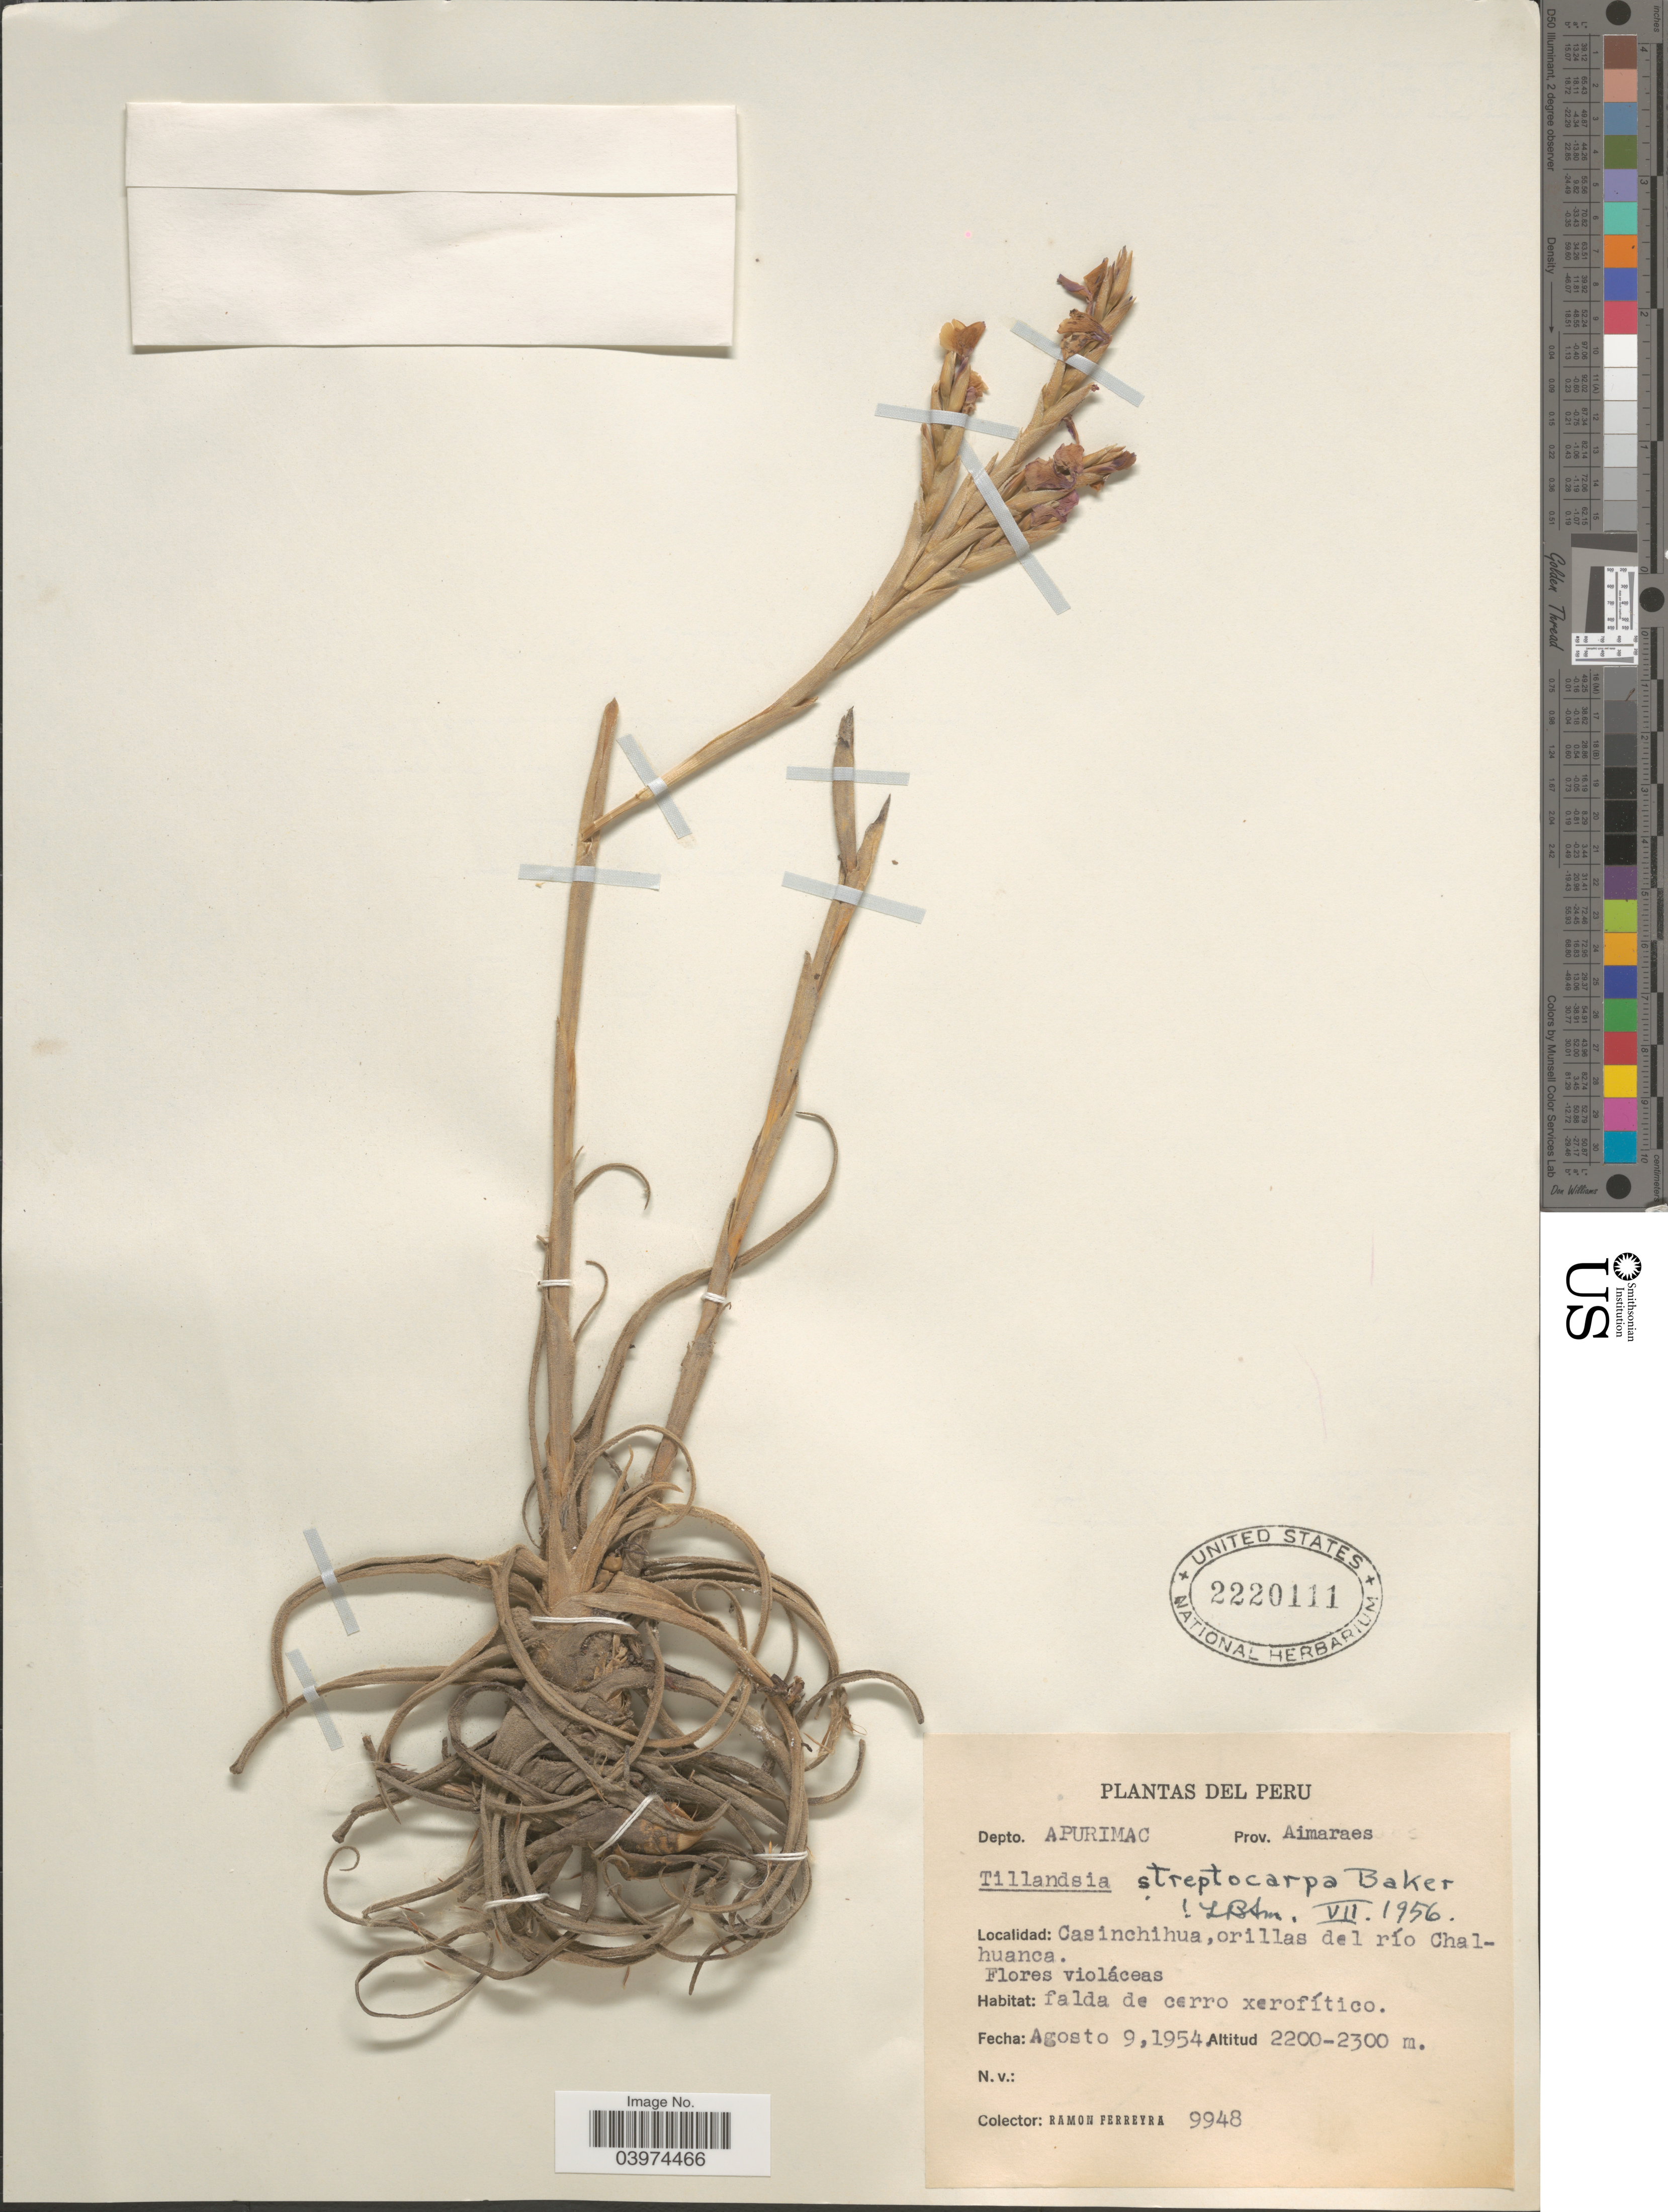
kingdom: Plantae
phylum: Tracheophyta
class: Liliopsida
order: Poales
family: Bromeliaceae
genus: Tillandsia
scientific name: Tillandsia streptocarpa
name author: Baker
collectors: R. A. Ferreyra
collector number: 9948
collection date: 1954-08-09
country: Peru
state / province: Apurímac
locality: Depto. Apurimac. Prov. Aimaraes. Casinchihua, orillas del río Chalhuanca.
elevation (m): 2200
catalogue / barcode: US 2220111